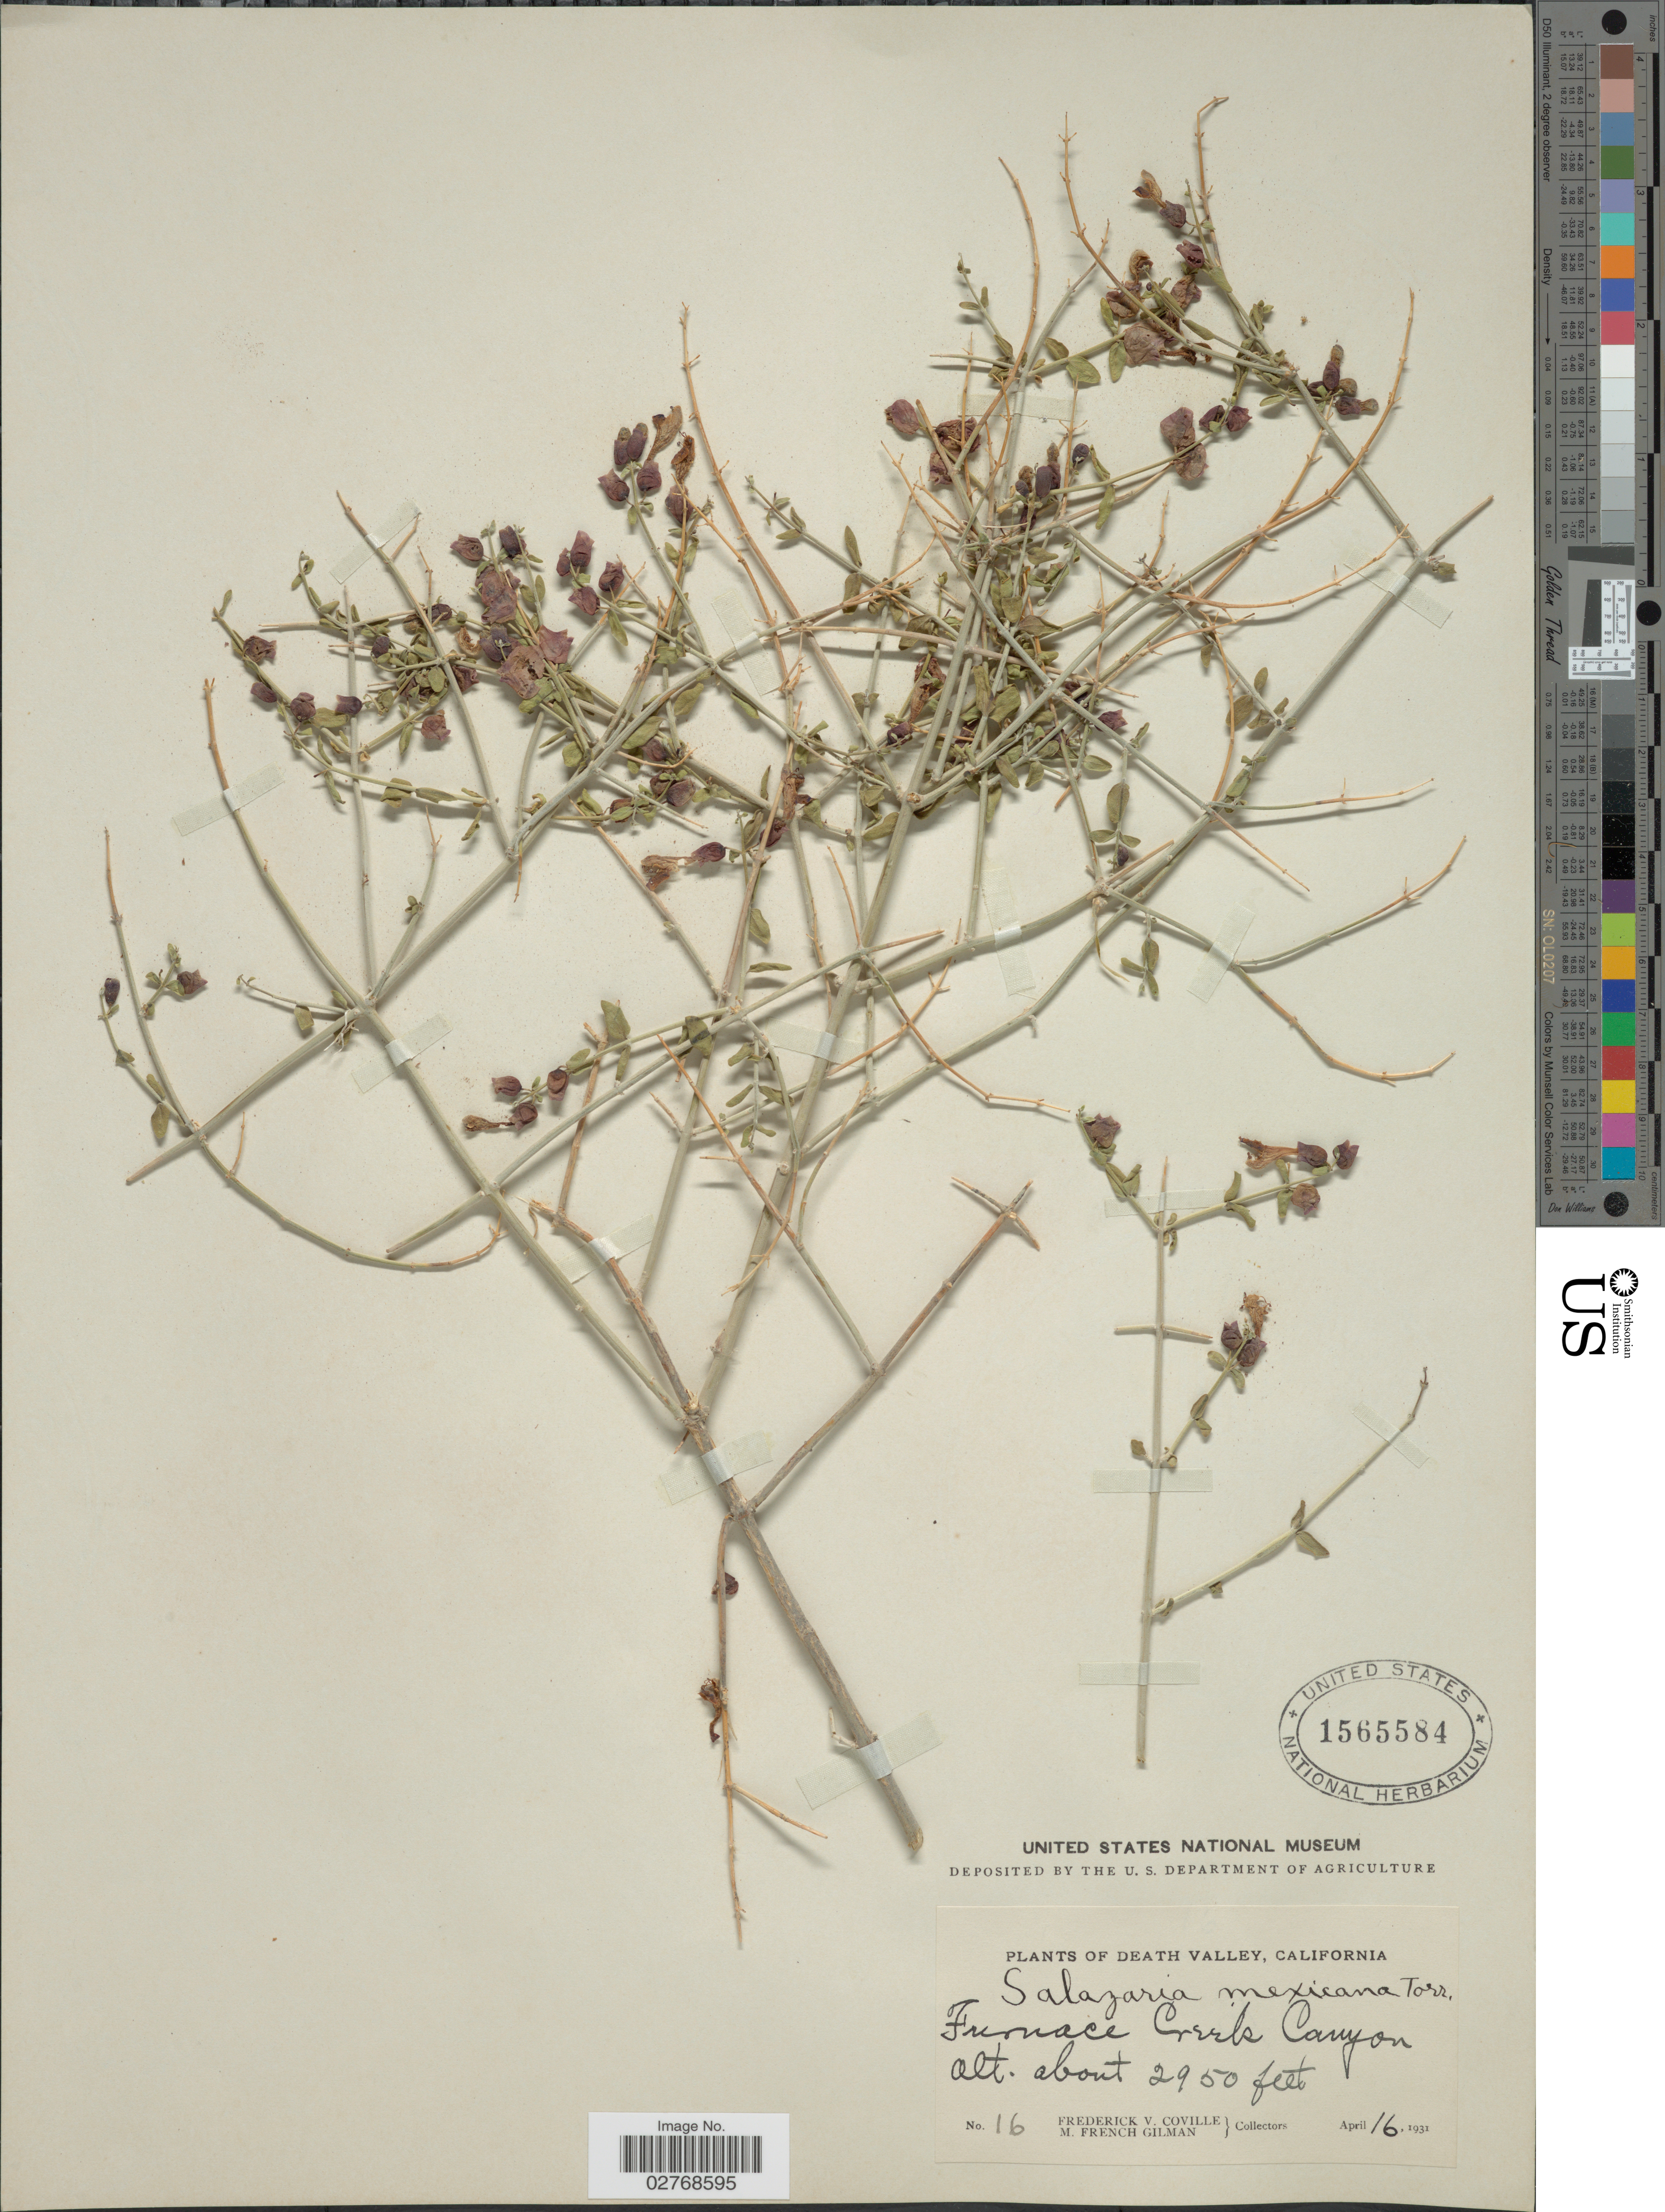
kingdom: Plantae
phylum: Tracheophyta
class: Magnoliopsida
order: Lamiales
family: Lamiaceae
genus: Scutellaria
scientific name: Scutellaria mexicana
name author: (Torr.) A.J. Paton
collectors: F. V. Coville & M. F. Gilman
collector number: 16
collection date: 1931-04-16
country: United States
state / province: California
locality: Death Valley. Furnace Creek Canyon.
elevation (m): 899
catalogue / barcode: US 1565584